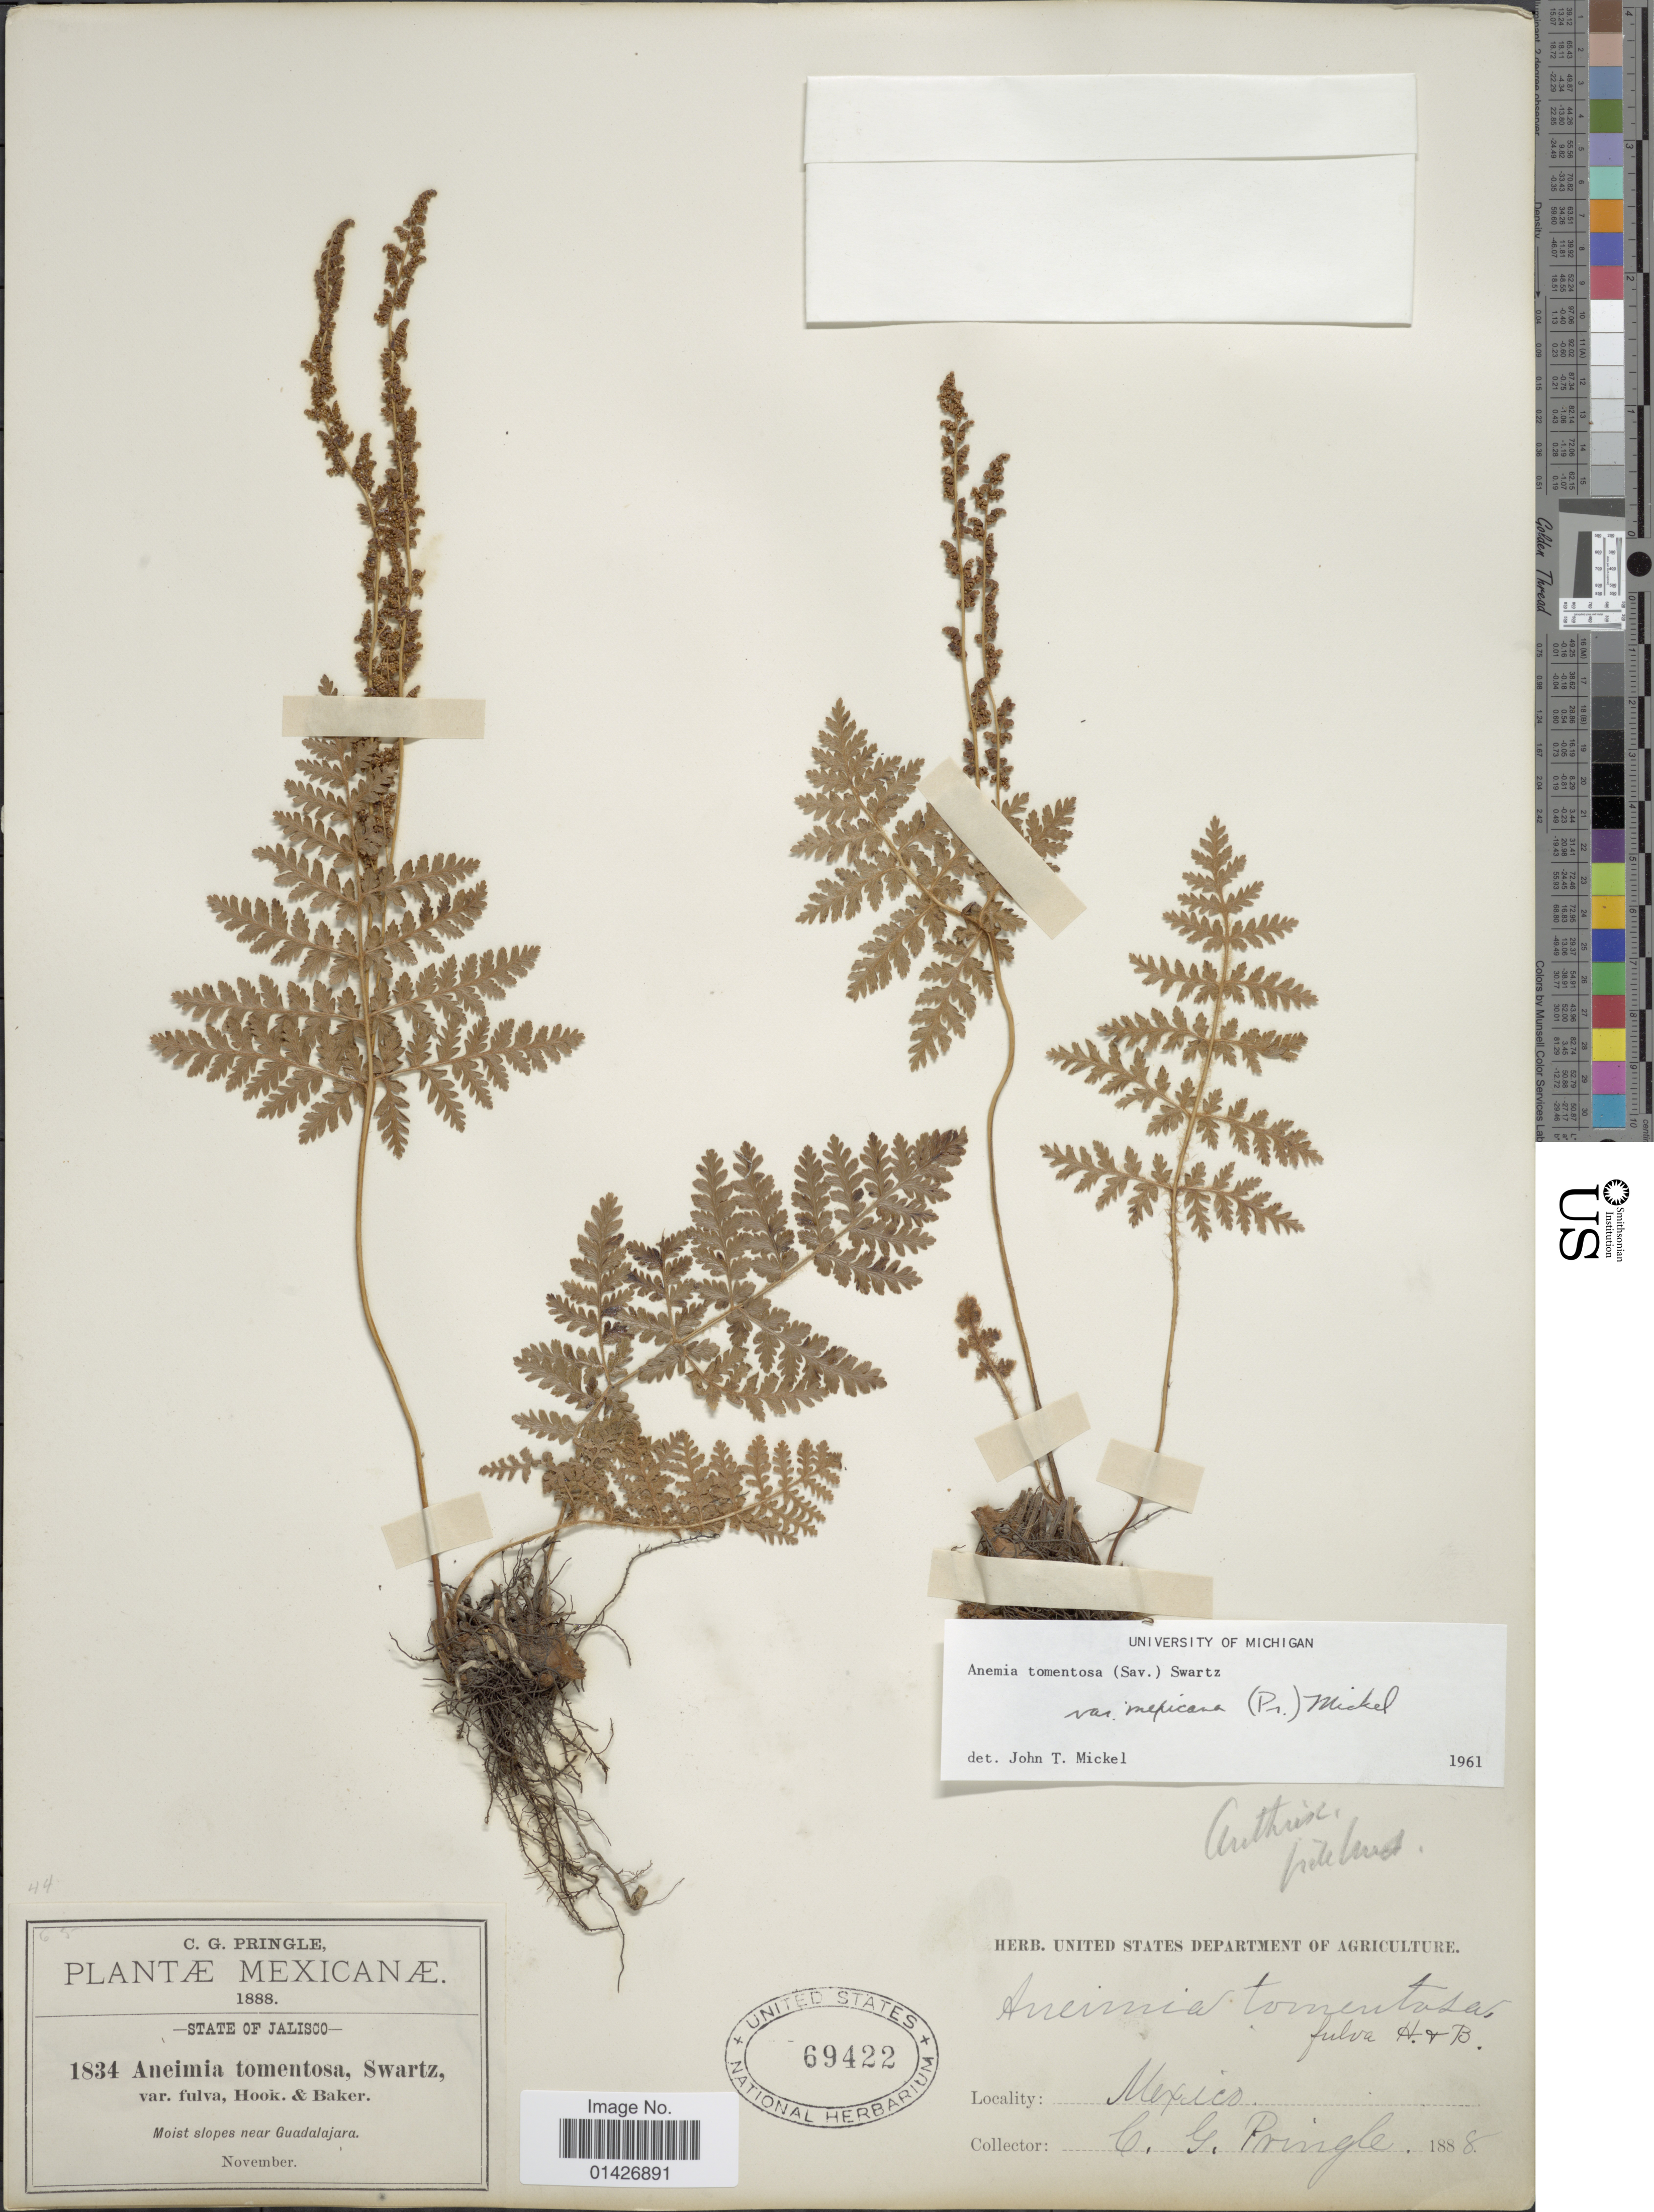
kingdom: Plantae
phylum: Tracheophyta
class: Polypodiopsida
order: Schizaeales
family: Anemiaceae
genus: Anemia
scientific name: Anemia tomentosa var. mexicana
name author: (C. Presl) Mickel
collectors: C. G. Pringle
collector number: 1834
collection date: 1888-11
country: Mexico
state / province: Jalisco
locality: Moist slopes near Guadalajara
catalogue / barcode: US 69422